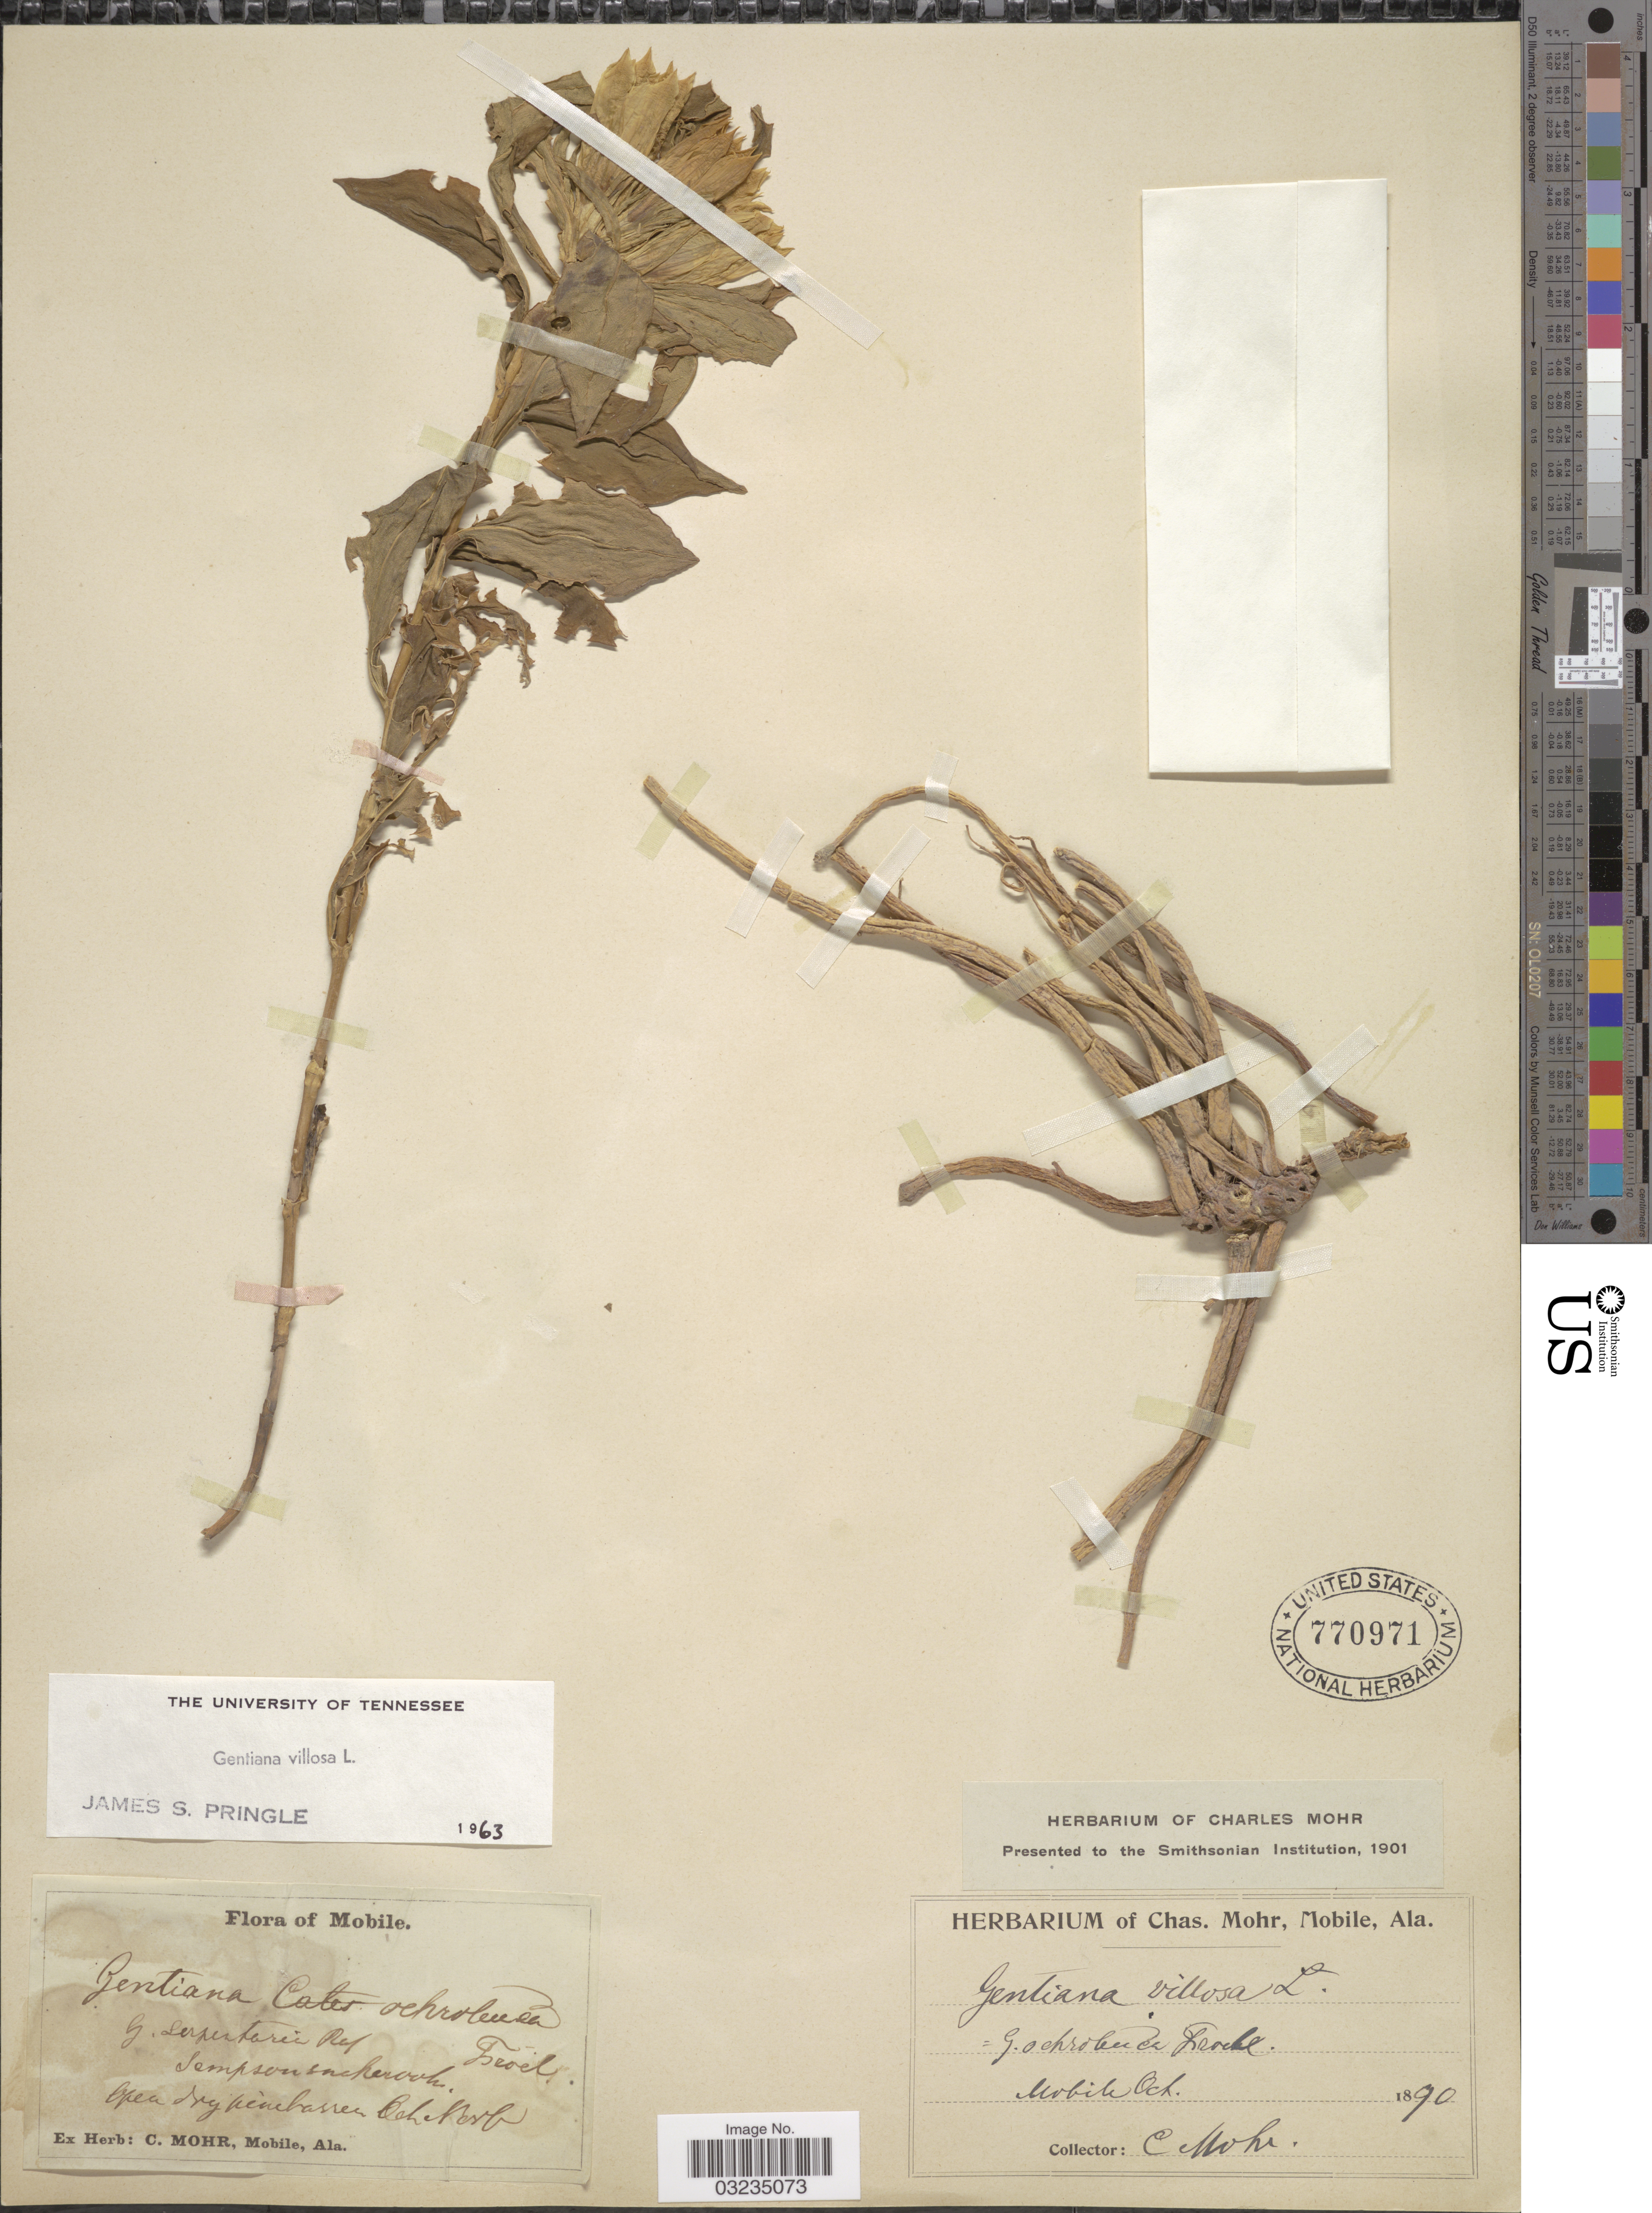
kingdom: Plantae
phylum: Tracheophyta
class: Magnoliopsida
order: Gentianales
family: Gentianaceae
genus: Gentiana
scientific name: Gentiana villosa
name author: L.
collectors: Mohr, C. T. (herbarium)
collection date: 1890-10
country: United States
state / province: Alabama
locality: Mobile.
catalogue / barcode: US 770971